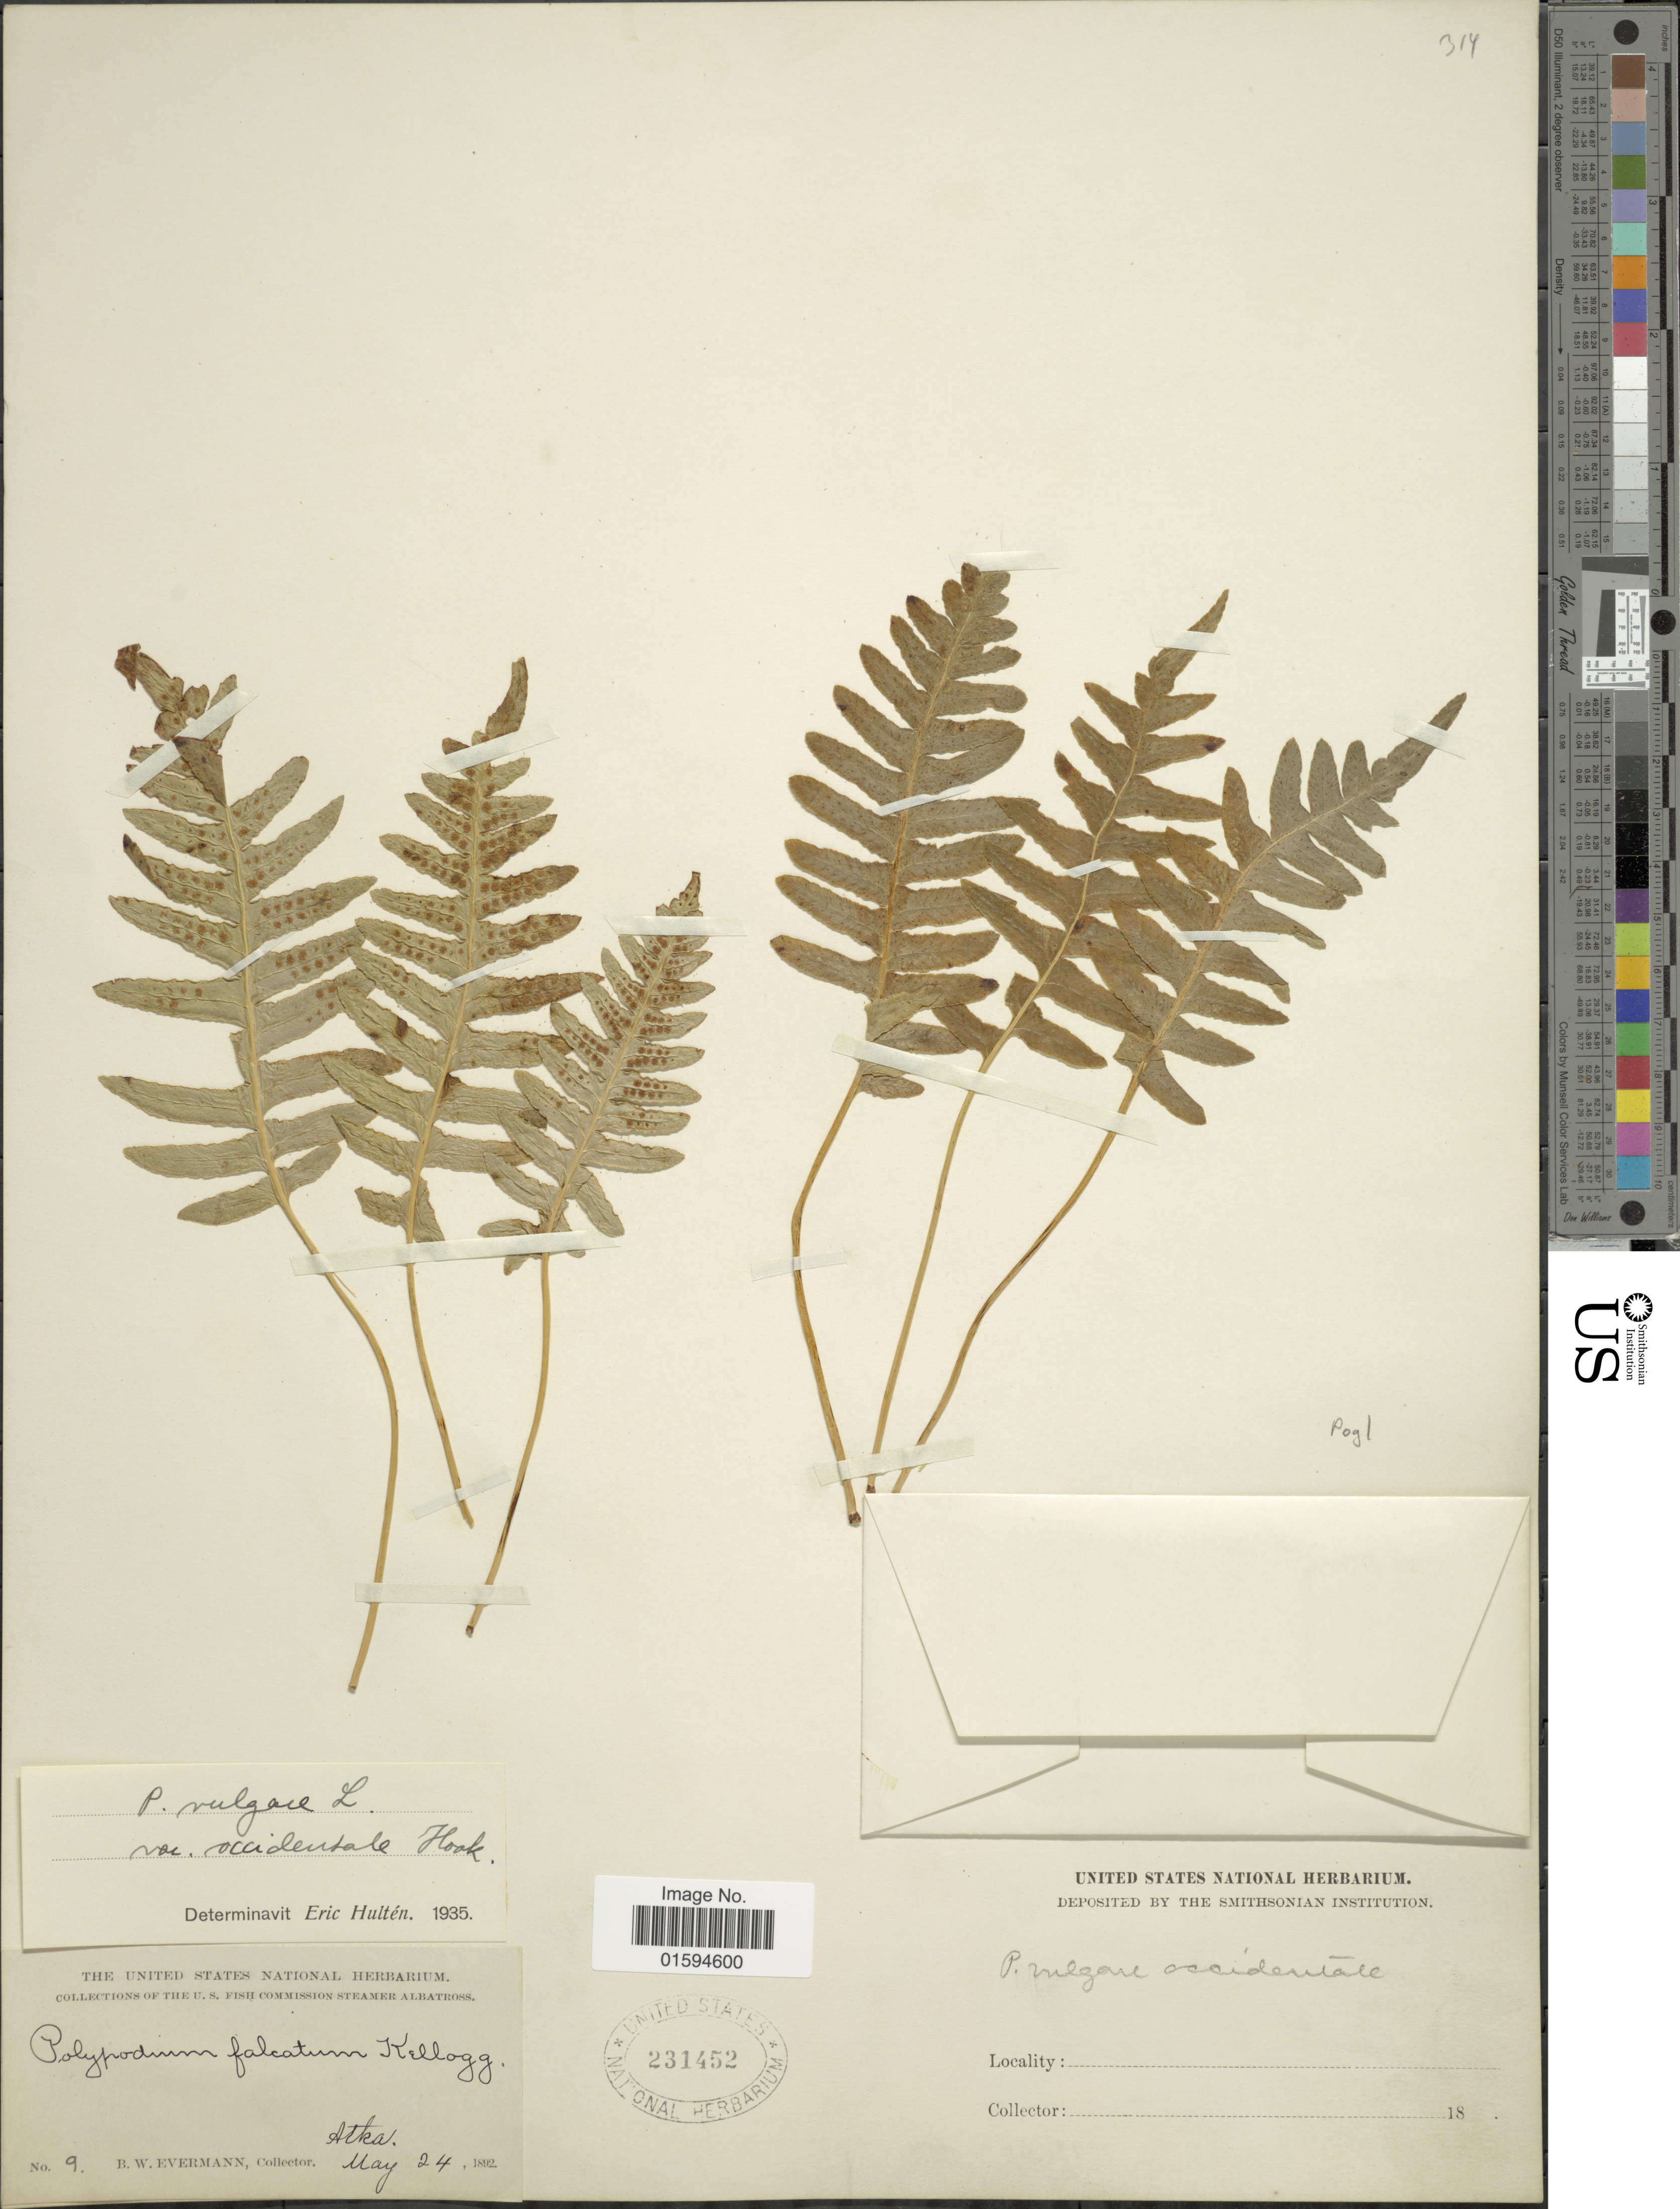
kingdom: Plantae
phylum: Tracheophyta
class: Polypodiopsida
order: Polypodiales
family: Polypodiaceae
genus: Polypodium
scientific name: Polypodium glycyrrhiza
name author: D.C. Eaton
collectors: B. W. Evermann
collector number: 9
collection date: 1892-05-24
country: United States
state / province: Alaska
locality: Atka.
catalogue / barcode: US 231452